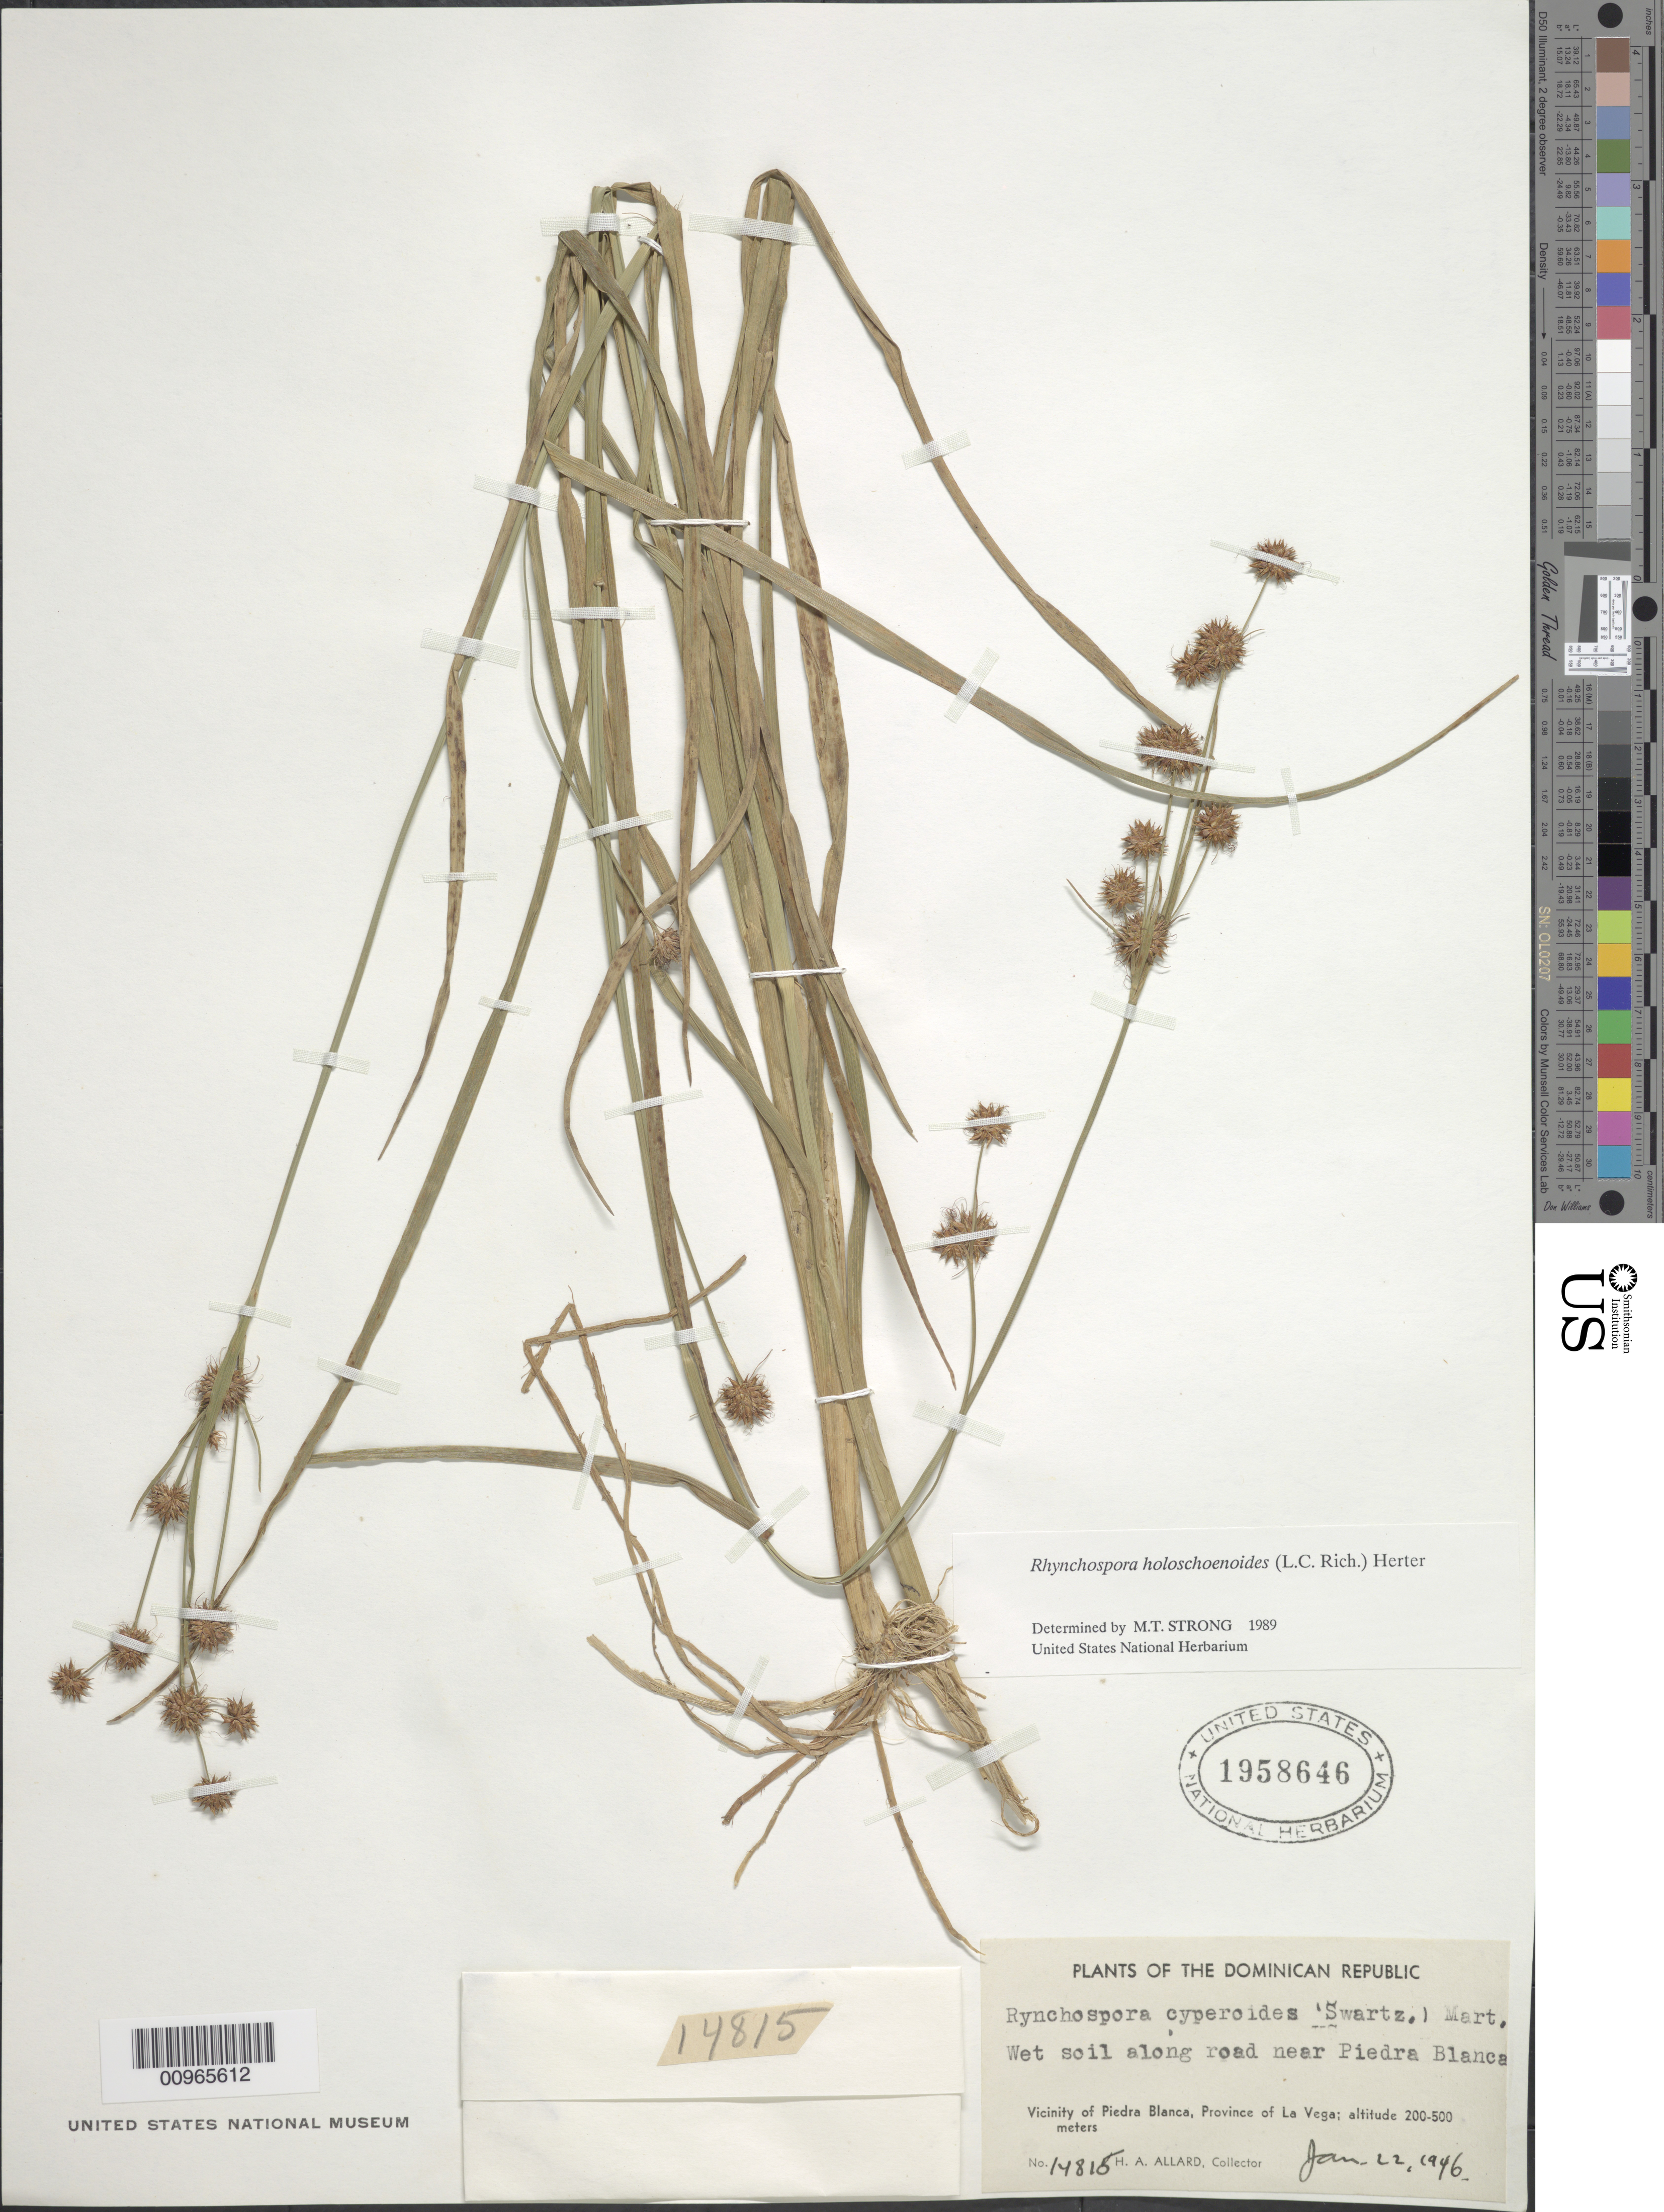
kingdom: Plantae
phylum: Tracheophyta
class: Liliopsida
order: Poales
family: Cyperaceae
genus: Rhynchospora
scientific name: Rhynchospora holoschoenoides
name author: (Rich.) Herter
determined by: Strong, M. T., (US), Smithsonian Institution - National Museum of Natural History (UNITED STATES)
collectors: H. A. Allard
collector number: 14815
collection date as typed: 22 Jan 1946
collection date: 1946-01-22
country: Dominican Republic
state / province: La Vega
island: Hispaniola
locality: Vicinity of Piedra Blanca, along road near Piedra Blanca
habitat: Wet soil along road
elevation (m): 200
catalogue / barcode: US 1958646